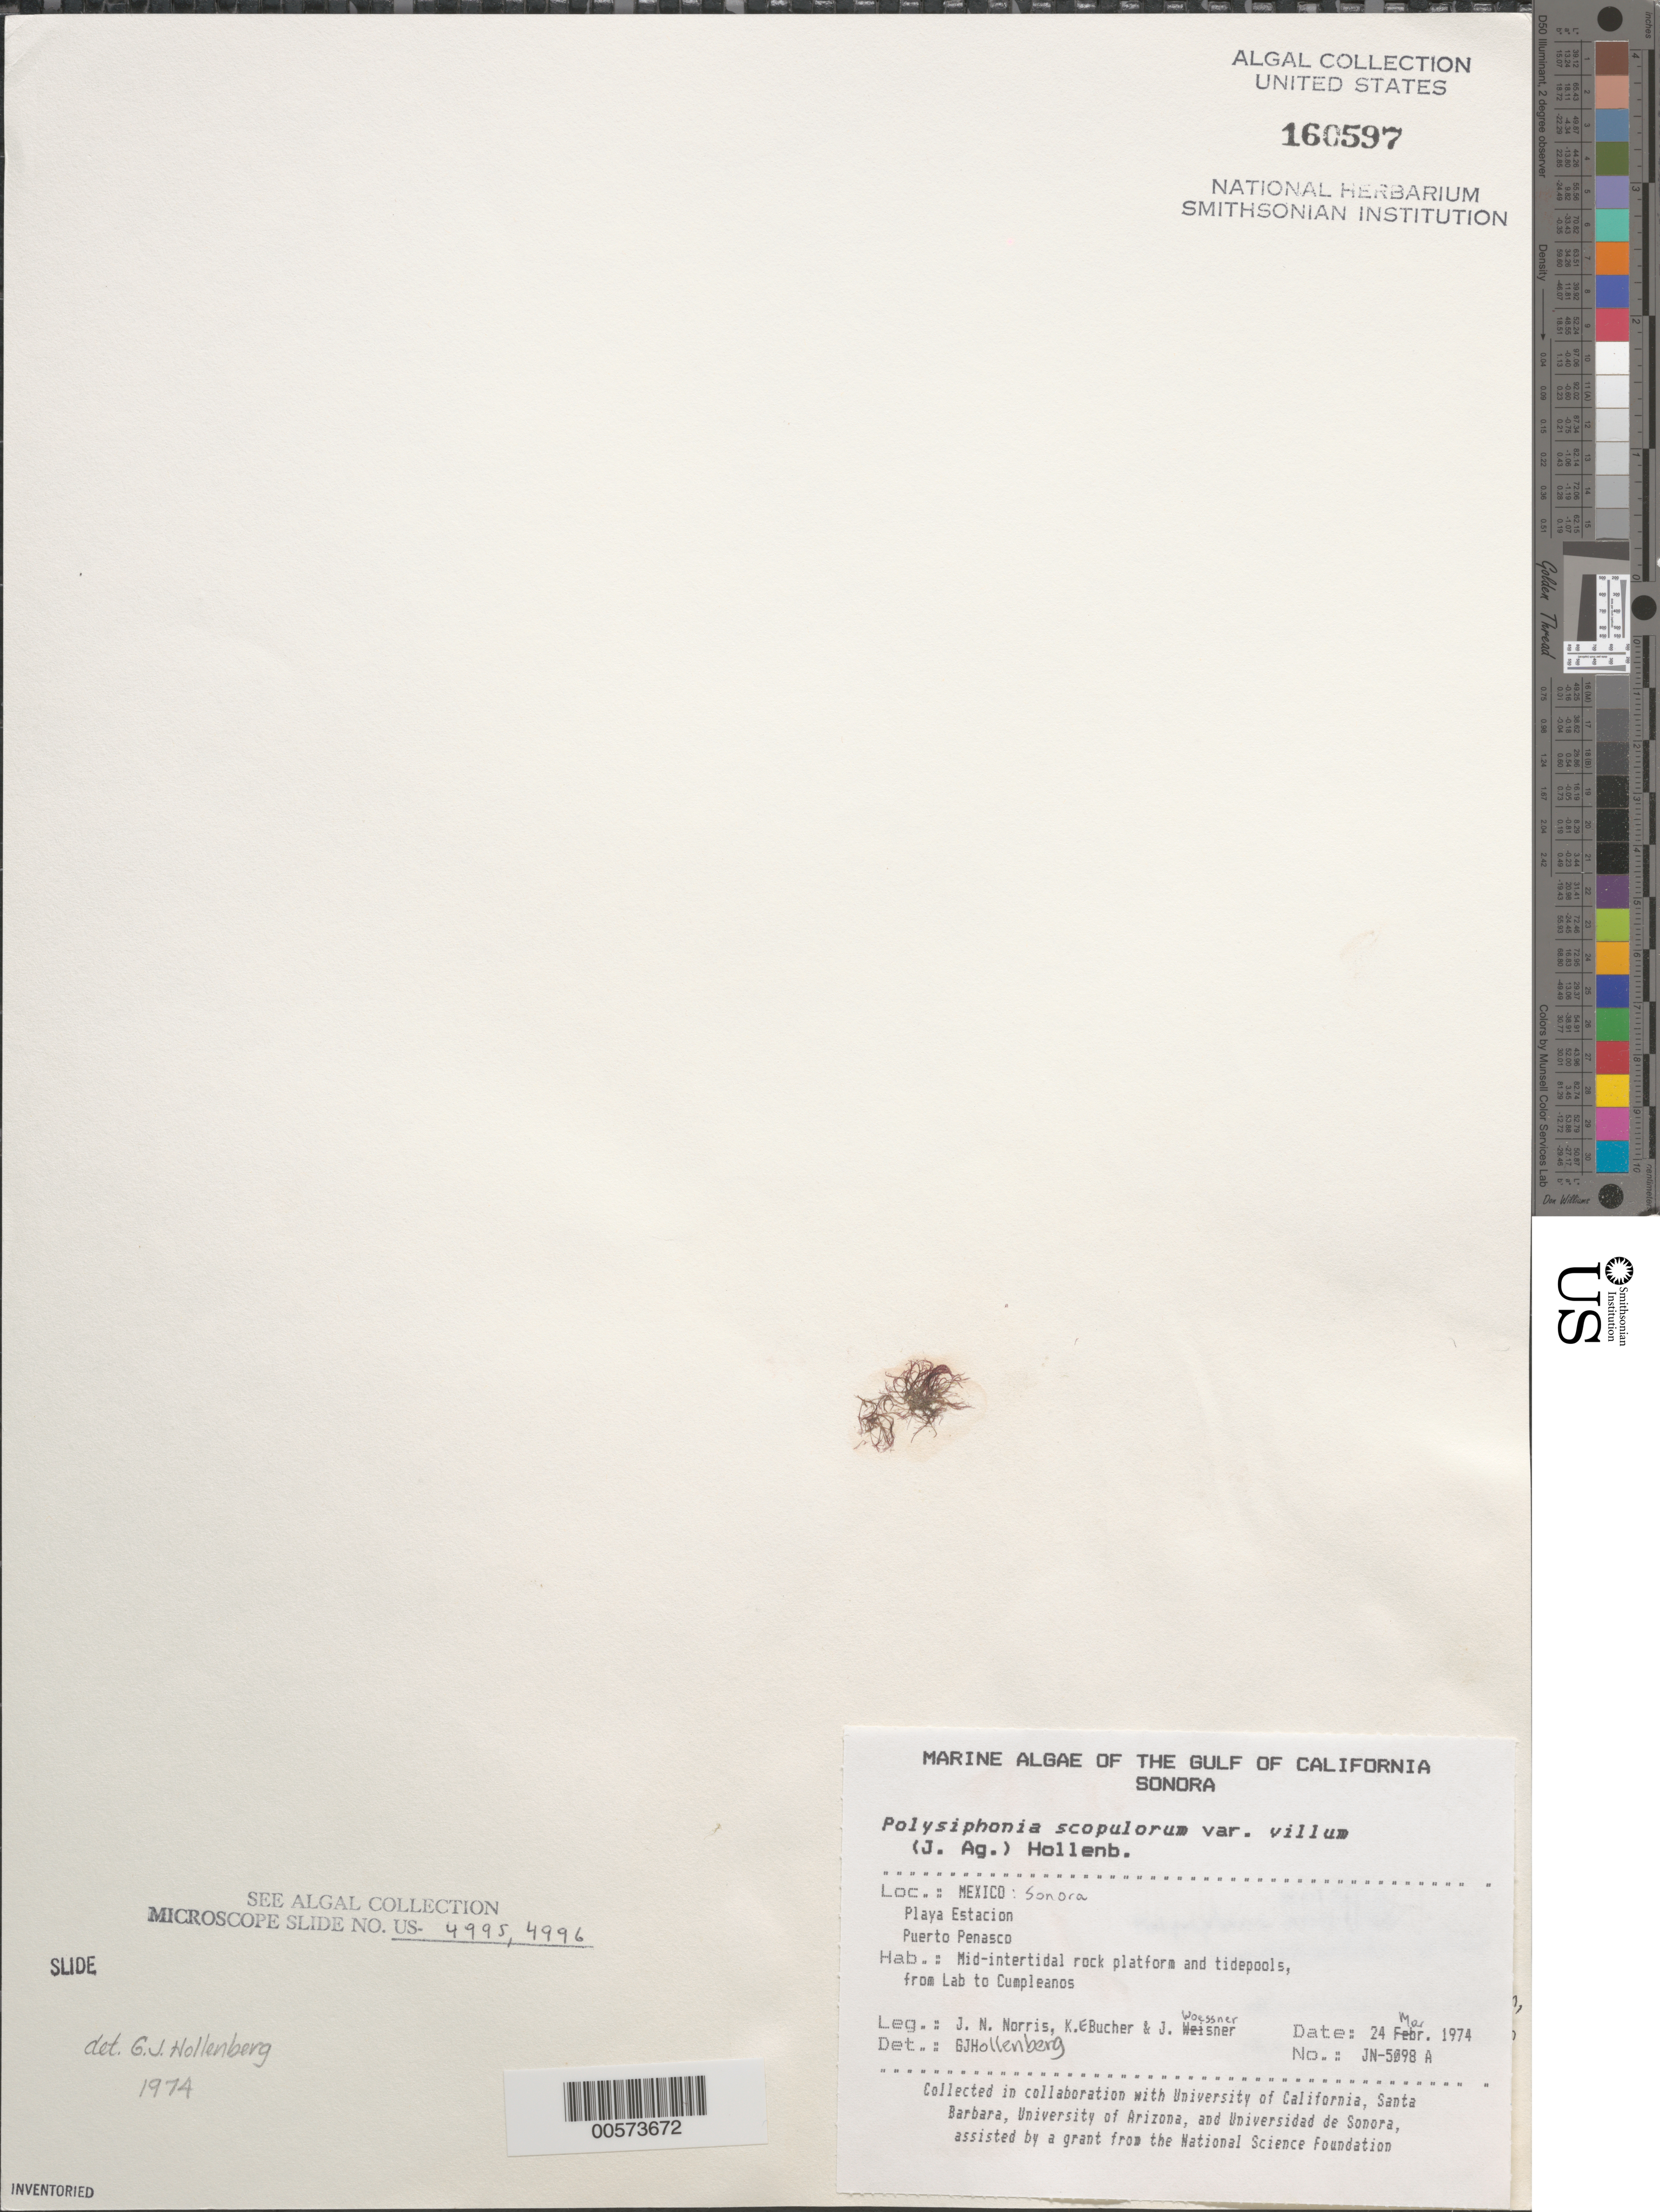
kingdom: Plantae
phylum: Rhodophyta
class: Florideophyceae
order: Ceramiales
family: Rhodomelaceae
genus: Polysiphonia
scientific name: Polysiphonia scopulorum var. villum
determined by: Hollenberg, George J.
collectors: J. N. Norris, K. E. Bucher & J. Woessner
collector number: JN-5098a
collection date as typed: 24 Mar 1974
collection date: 1974-03-24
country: Mexico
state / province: Sonora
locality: Playa Estacion, Puerto Penasco, from Laboratorio de Biologia Marina to Cumpleanos Tide Pool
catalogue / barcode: US 160597